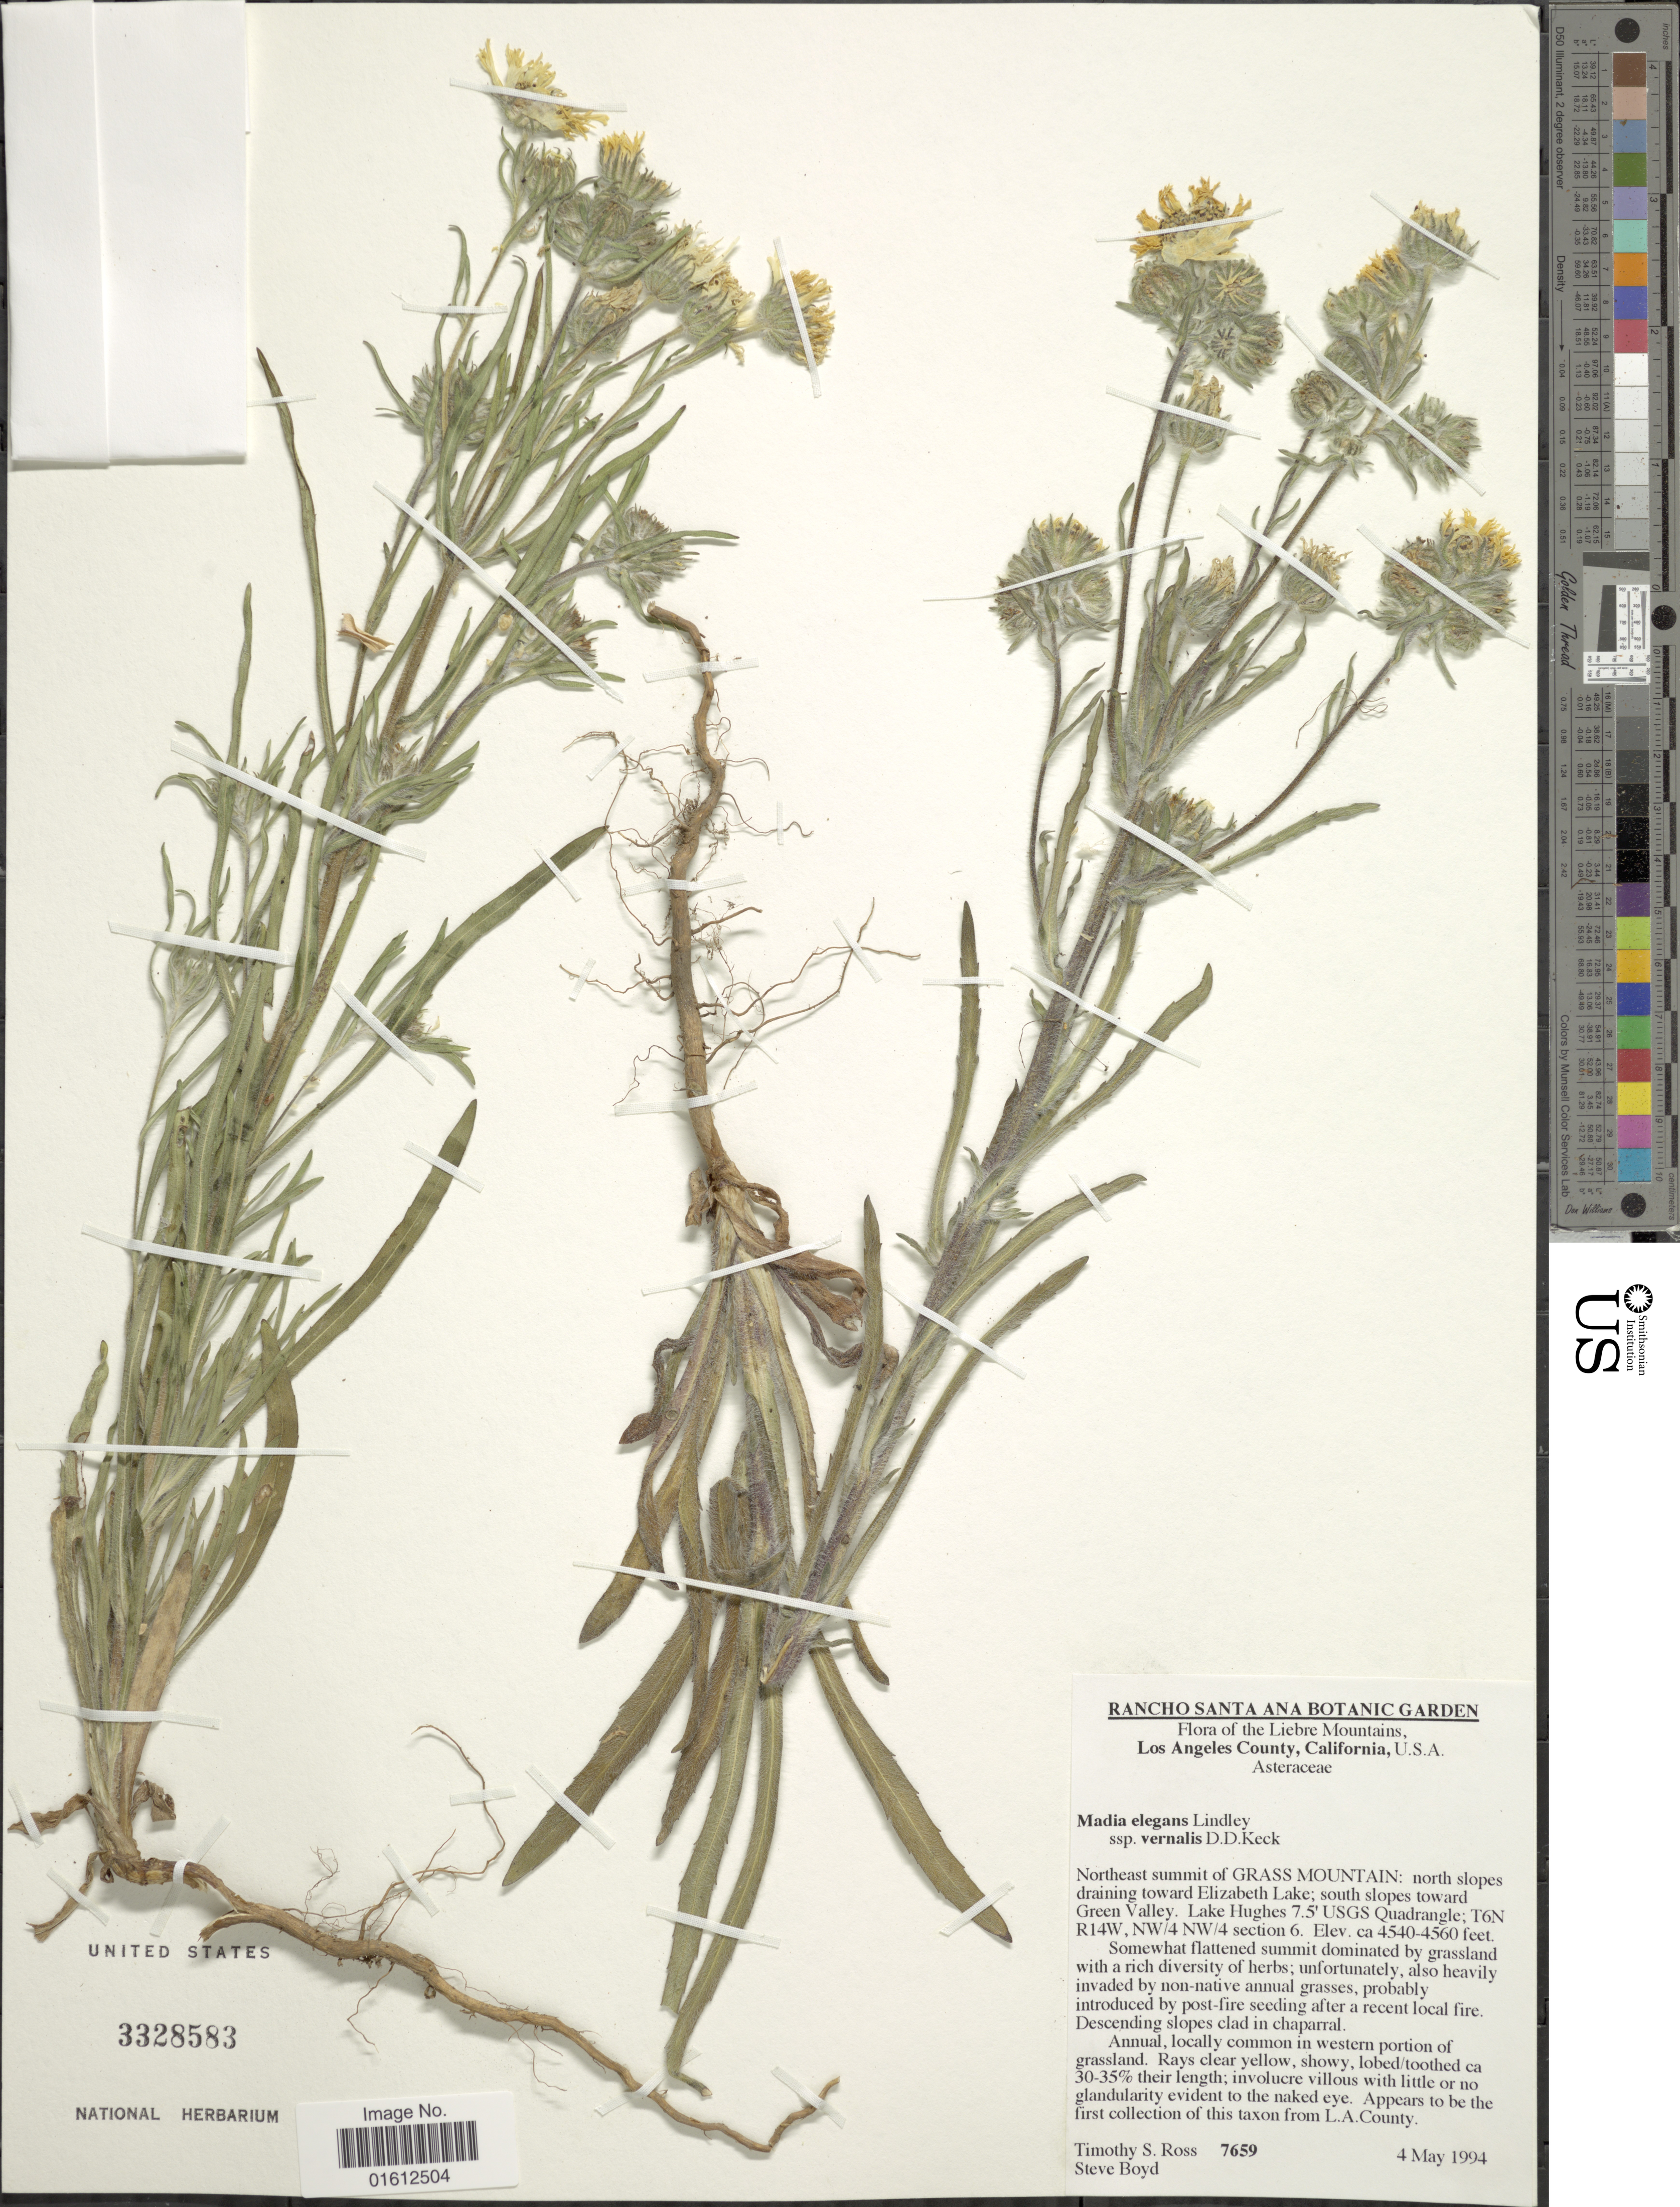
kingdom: Plantae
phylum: Tracheophyta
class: Magnoliopsida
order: Asterales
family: Asteraceae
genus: Madia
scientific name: Madia elegans subsp. vernalis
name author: D.D. Keck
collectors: T. Ross & S. Boyd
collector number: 7659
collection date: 1994-05-04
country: United States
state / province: California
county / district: Los Angeles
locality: Los Angeles County. Northeast summit of Grass Mountain: north slopes draining toward Elizabeth Lake; south slopes toward Green Valley. Lake Hughes 7.5' USGS Quadrangle; T6N R14W, NW/4 NW/4 section 6.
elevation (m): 1384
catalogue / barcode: US 3328583